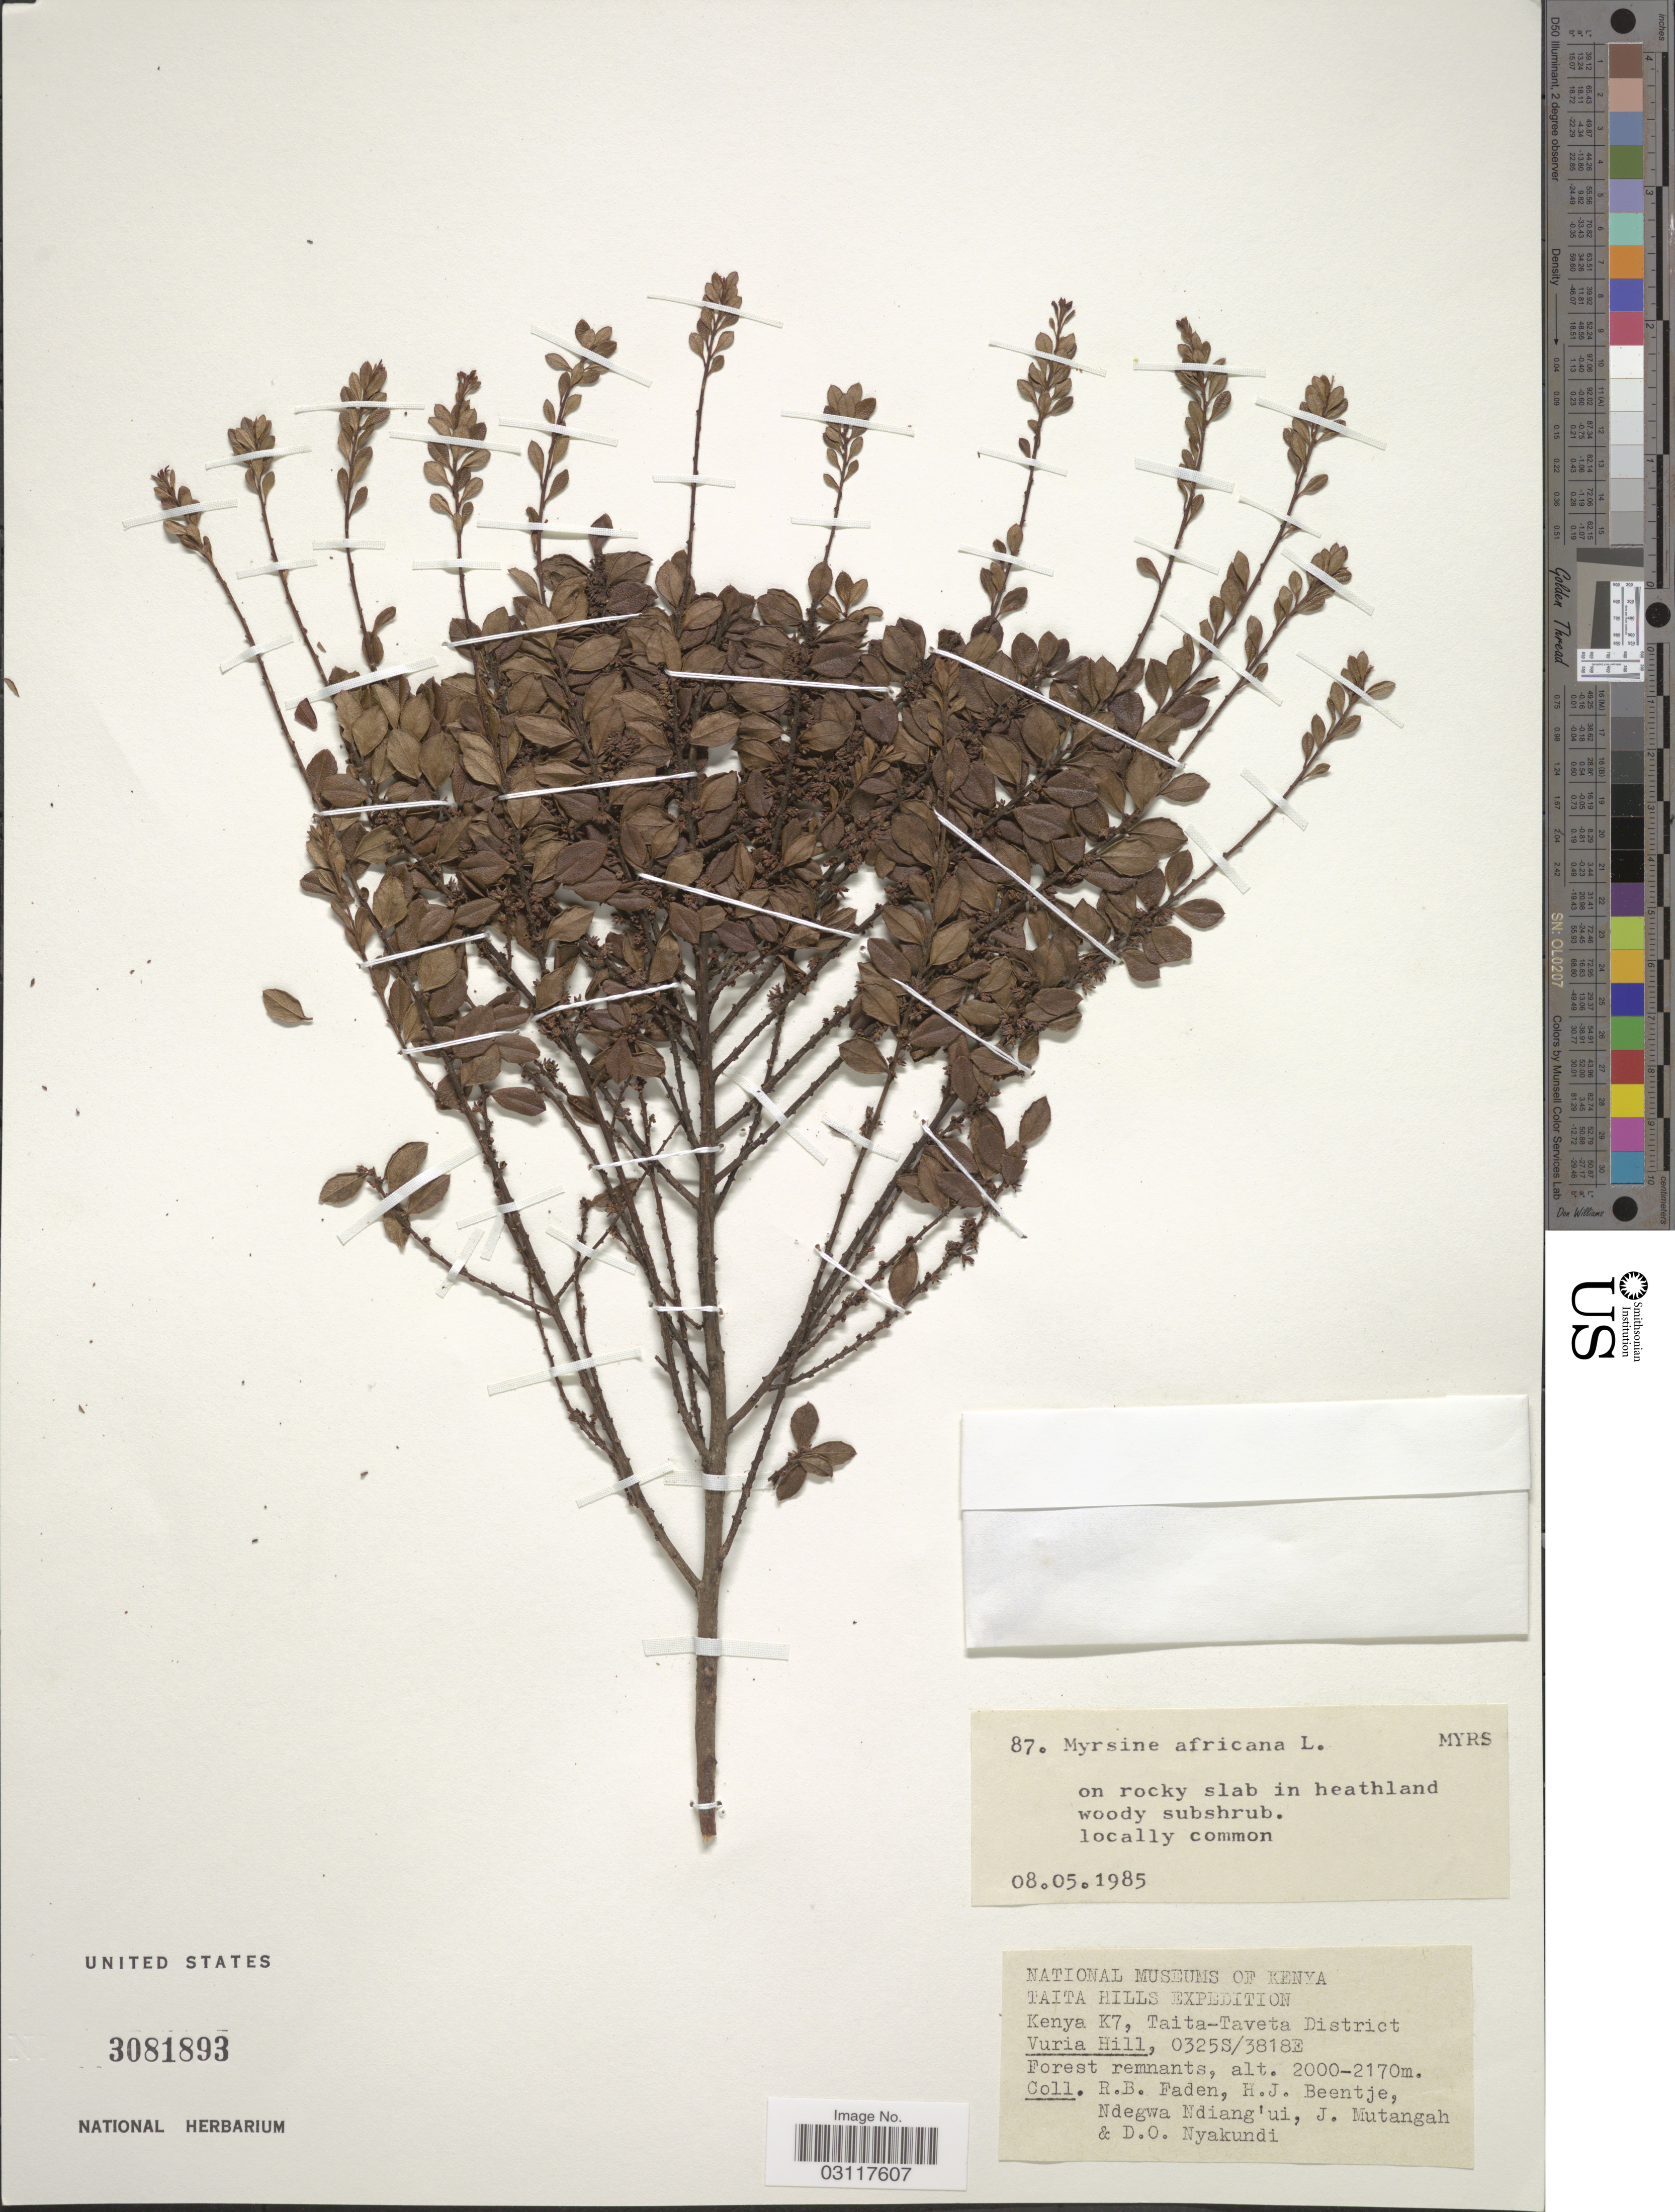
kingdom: Plantae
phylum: Tracheophyta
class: Magnoliopsida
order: Ericales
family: Primulaceae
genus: Myrsine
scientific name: Myrsine africana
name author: L.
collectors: R. B. Faden, H. J. Beentje, Ndegwa Ndiang'ui, J. Mutangah & D. Nyakundi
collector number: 87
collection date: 1985-05-08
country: Kenya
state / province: Taita Taveta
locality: Taita Hills, Kenya K7, Taita-Taveta District Vuria Hill.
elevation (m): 2000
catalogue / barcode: US 3081893